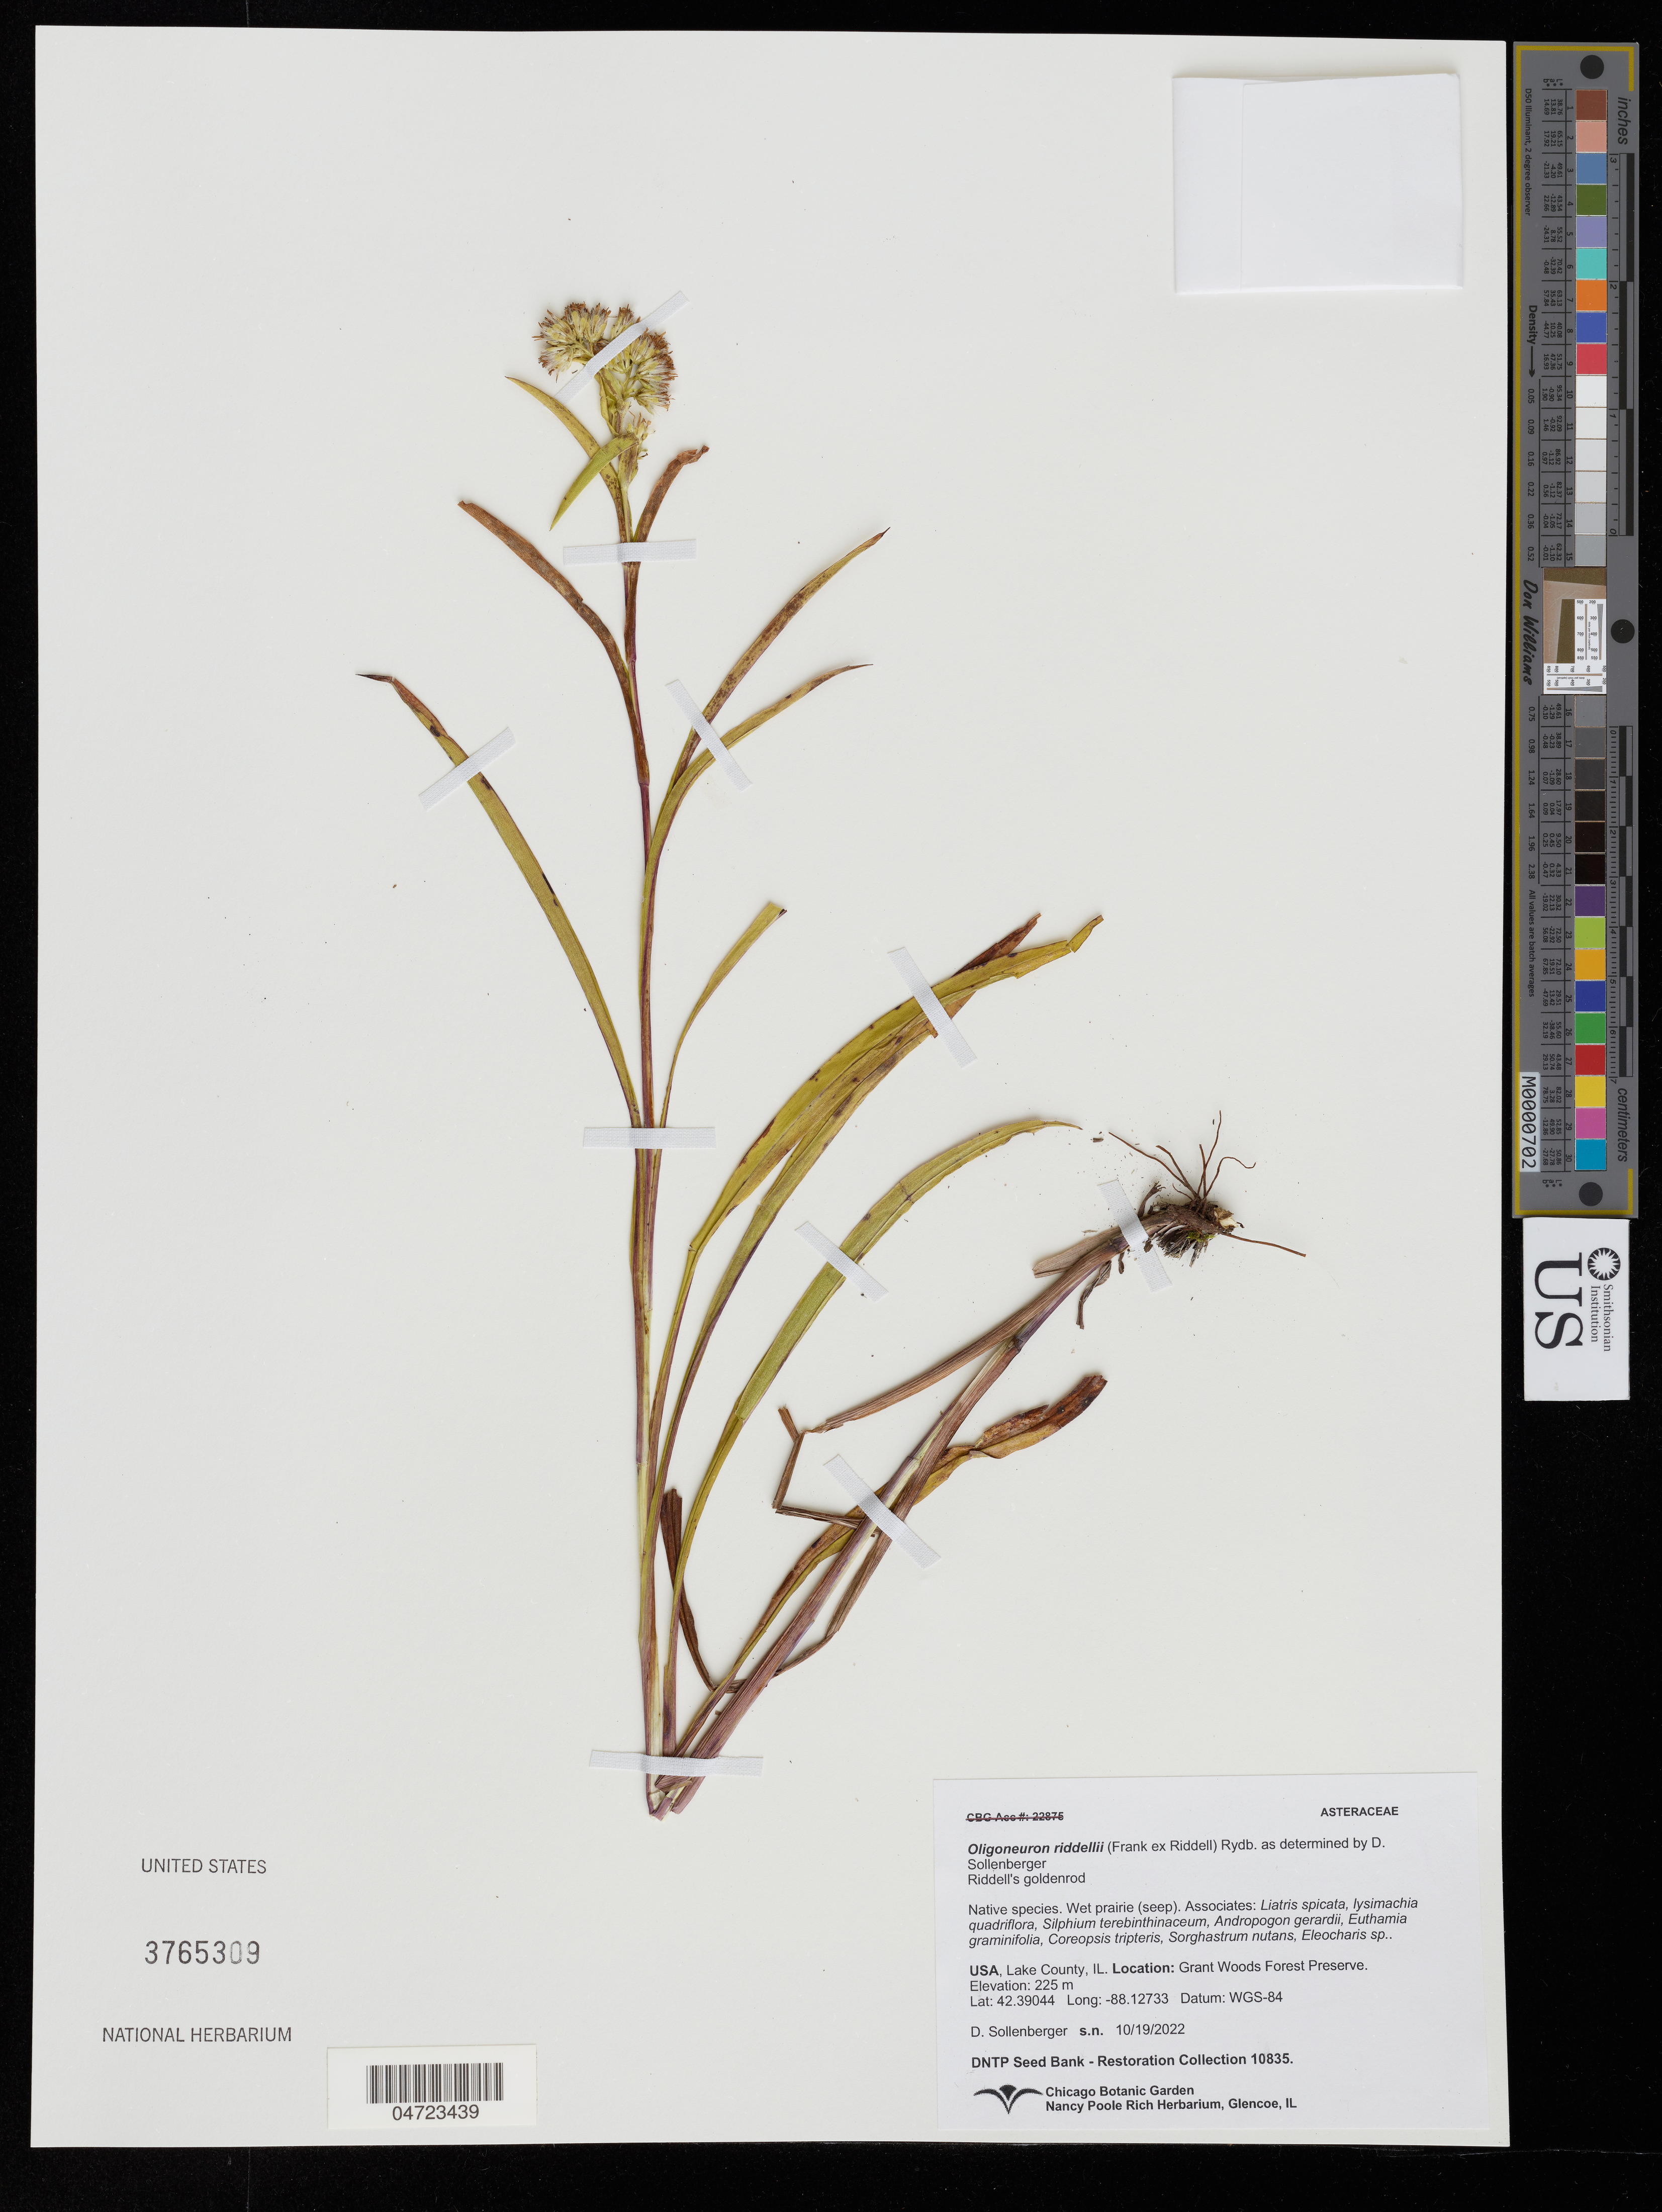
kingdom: Plantae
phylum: Tracheophyta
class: Magnoliopsida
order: Asterales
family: Asteraceae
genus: Oligoneuron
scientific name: Oligoneuron riddellii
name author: (Frank) Rydb.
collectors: D. Sollenberger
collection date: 2022-10-19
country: United States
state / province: Illinois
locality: Lake County, IL. Grant Woods Forest Preserve.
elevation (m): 225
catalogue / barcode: US 3765309